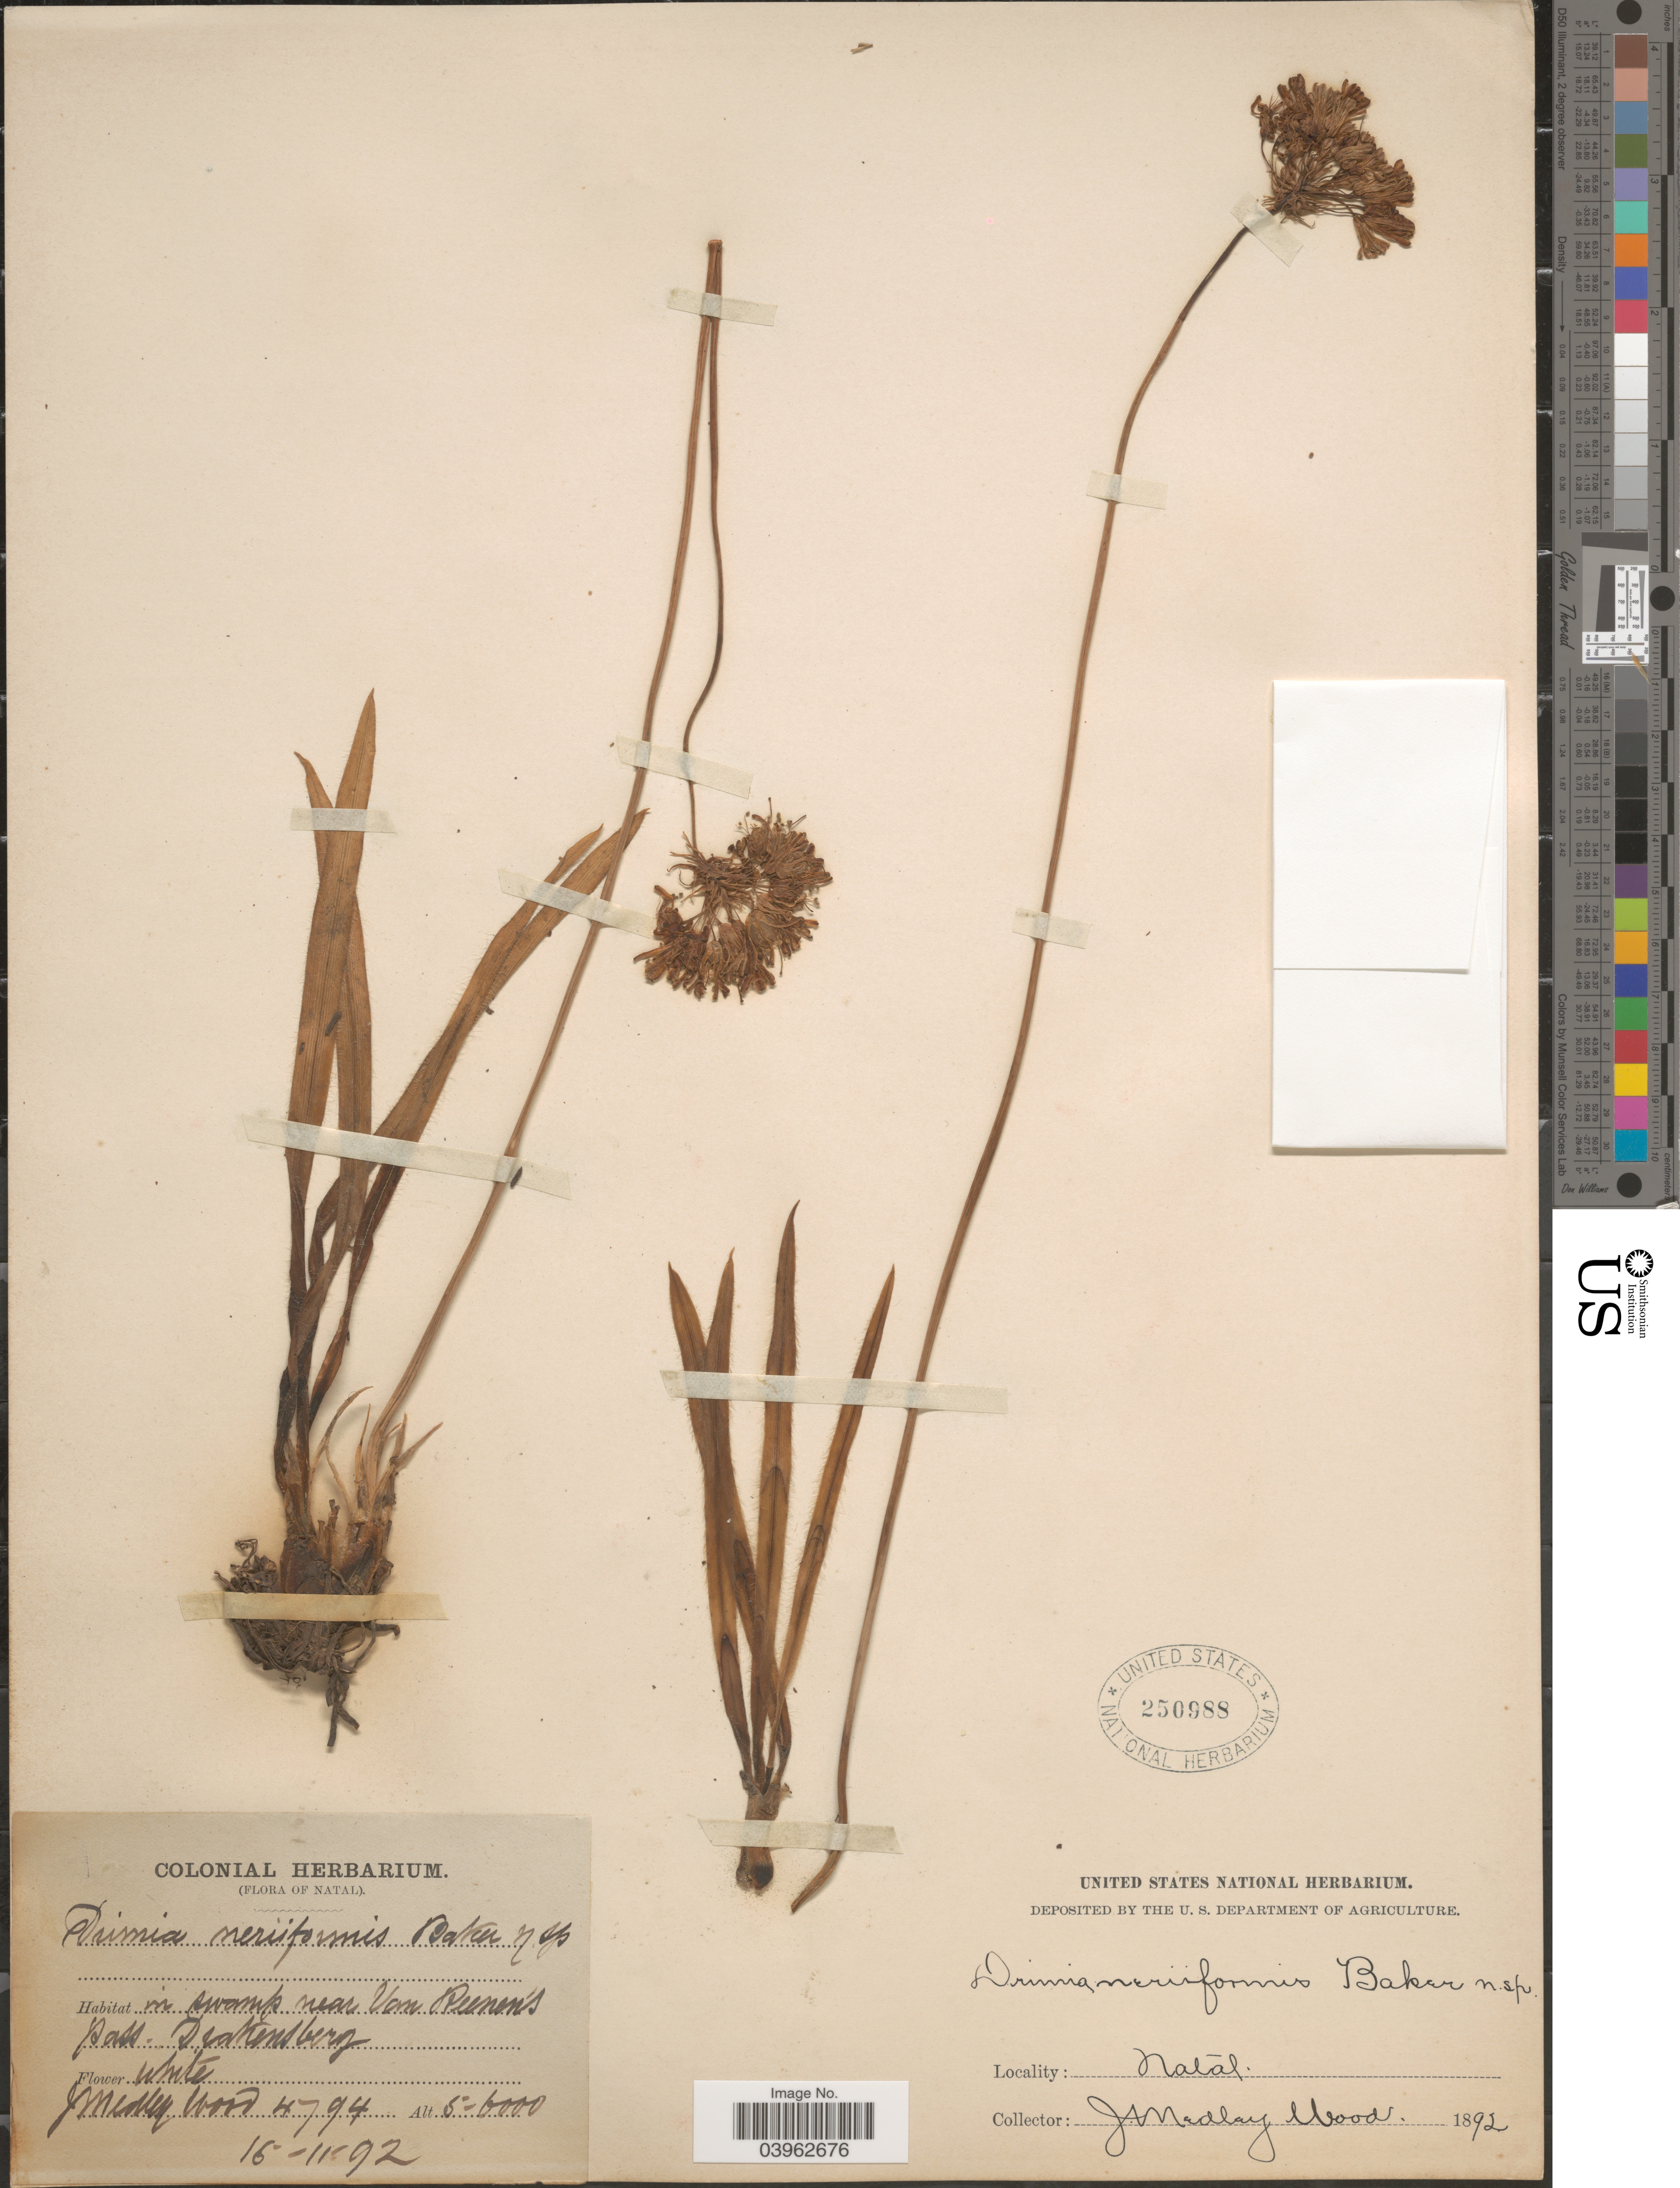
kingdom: Plantae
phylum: Tracheophyta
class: Liliopsida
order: Asparagales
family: Asparagaceae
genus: Drimia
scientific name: Drimia neriniformis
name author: Baker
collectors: J. Medley Wood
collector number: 4794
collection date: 1892-11-15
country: South Africa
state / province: KwaZulu-Natal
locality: Natal. In swamp near Van Reenen's Pass. Drakensberg.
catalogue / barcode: US 250988